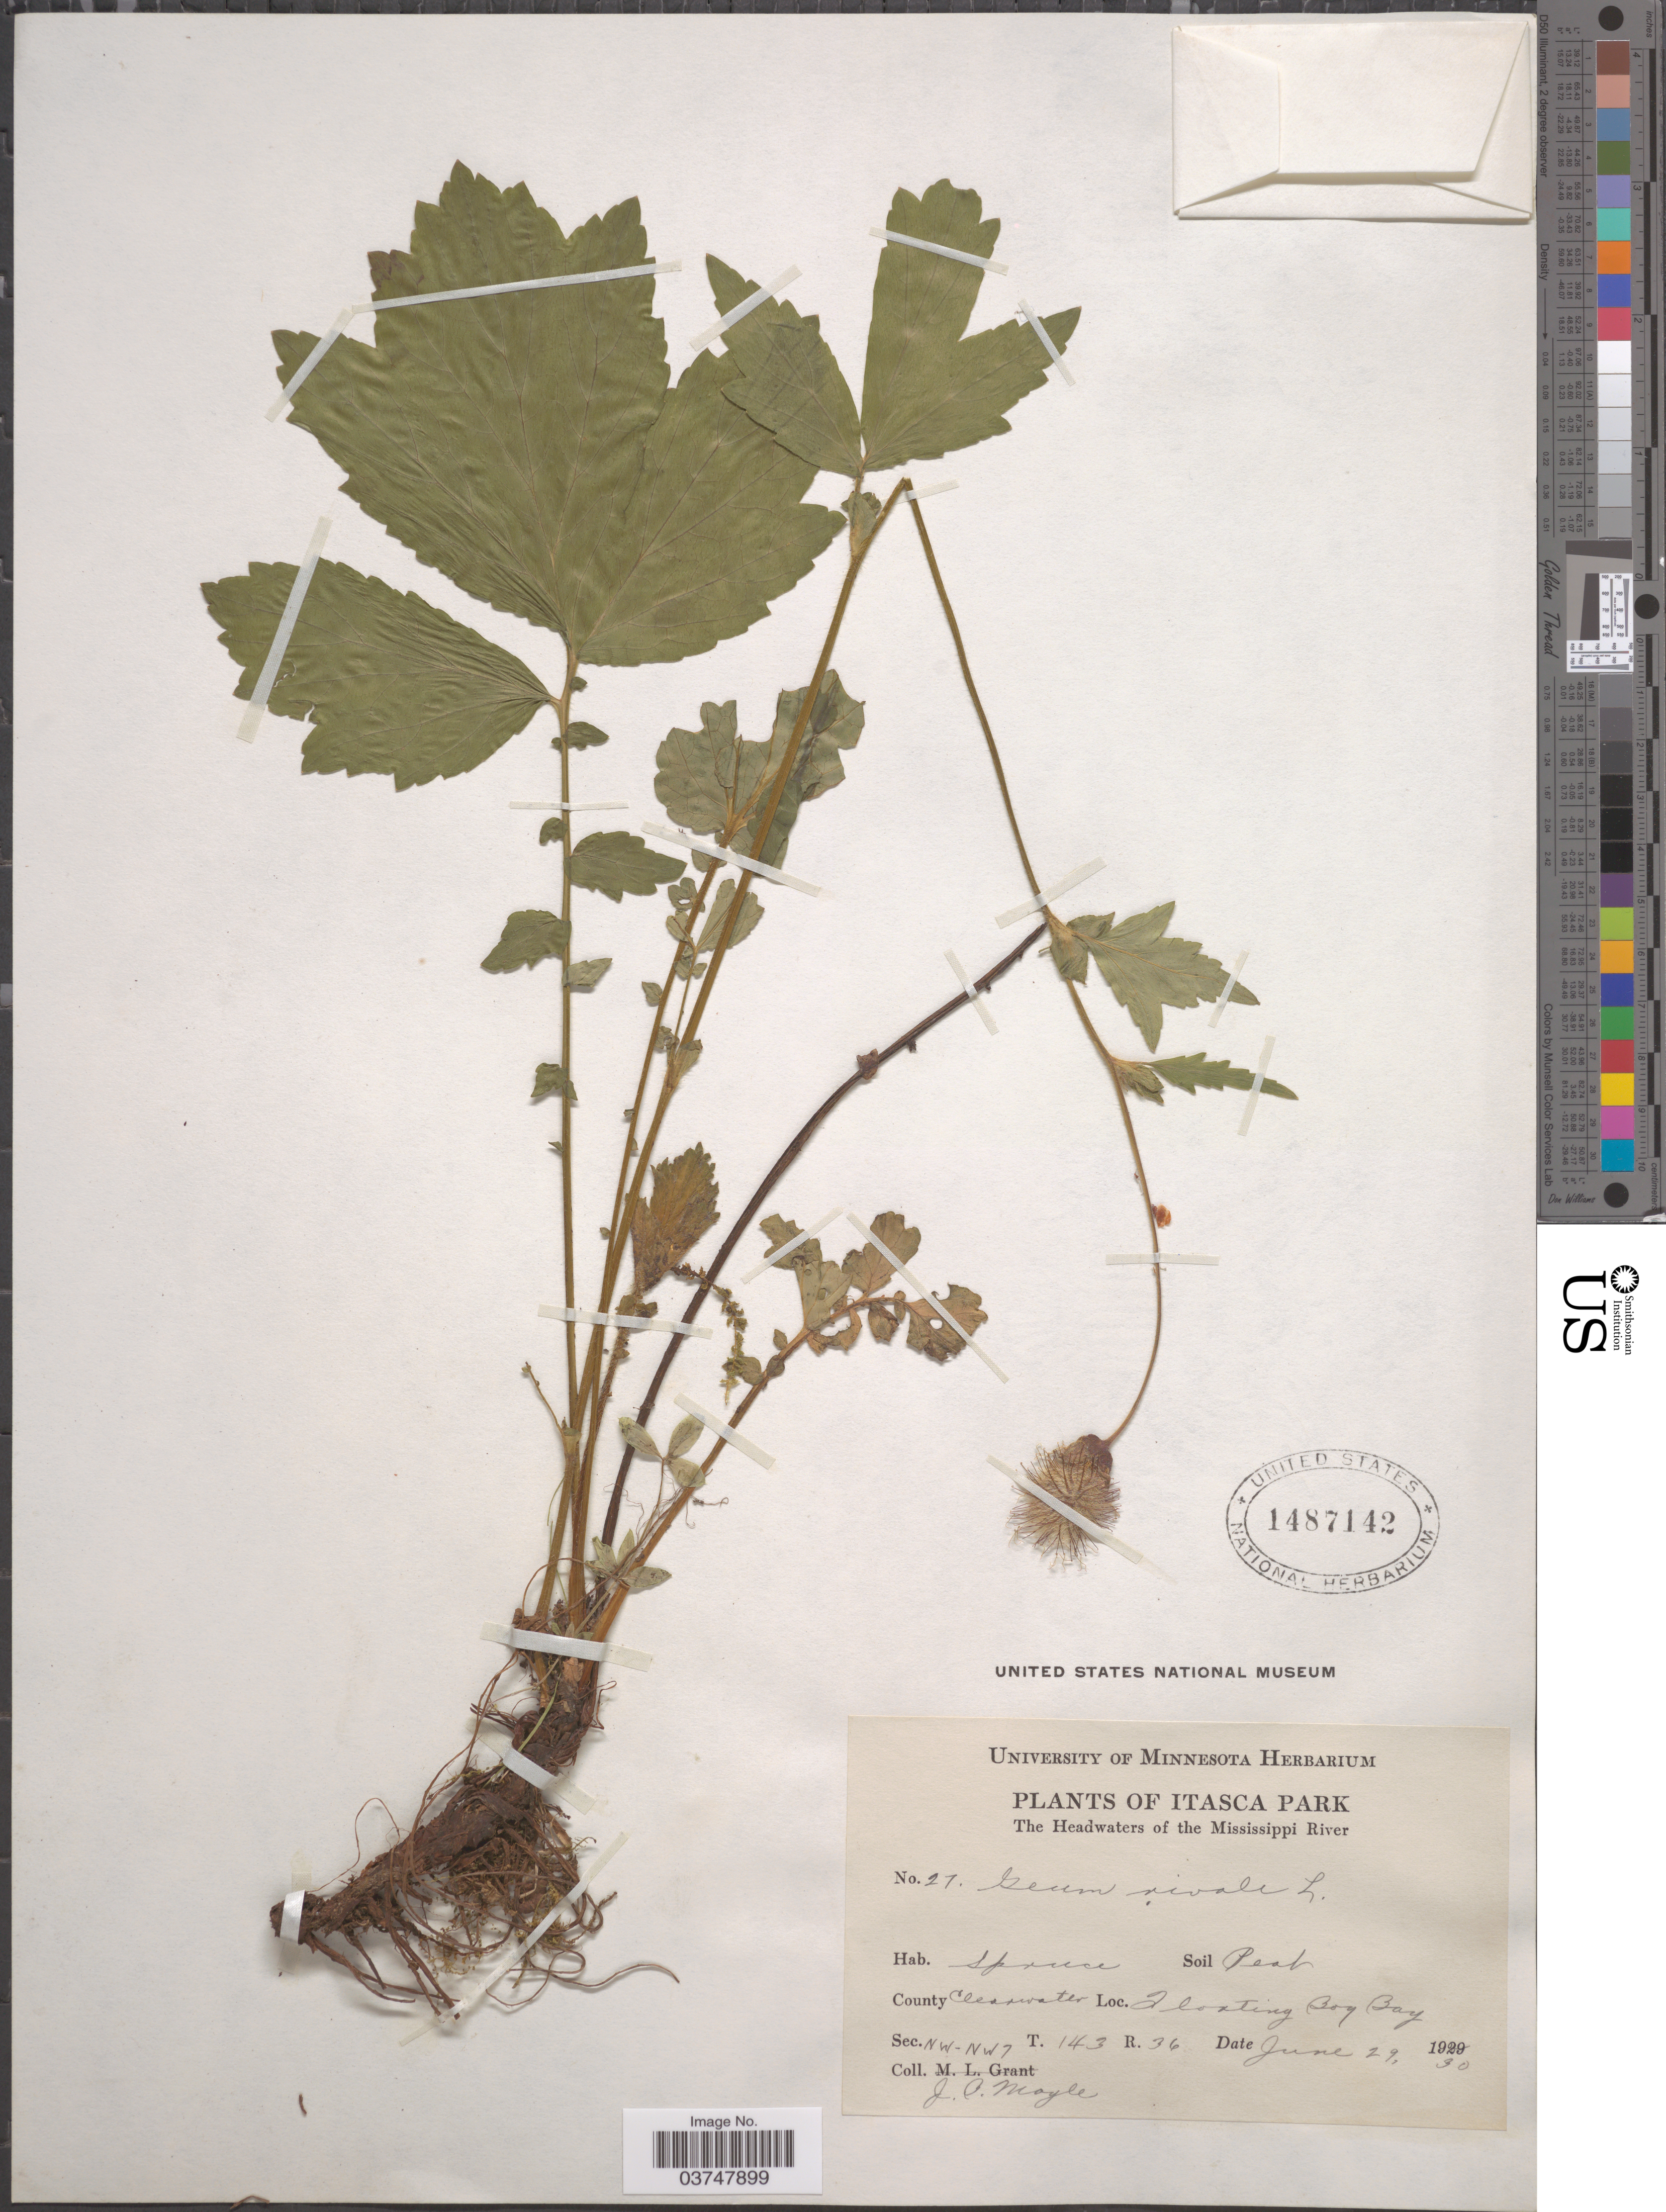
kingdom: Plantae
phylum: Tracheophyta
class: Magnoliopsida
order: Rosales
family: Rosaceae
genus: Geum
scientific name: Geum rivale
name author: L.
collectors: J. Moyle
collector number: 27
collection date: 1930-06-29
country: United States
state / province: Minnesota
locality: Itasca Park. The Headwaters of the Mississippi River. County Clearwater. Floating Bog Bay. Sec. NW-NW 7 T. 143 R. 36.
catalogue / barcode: US 1487142